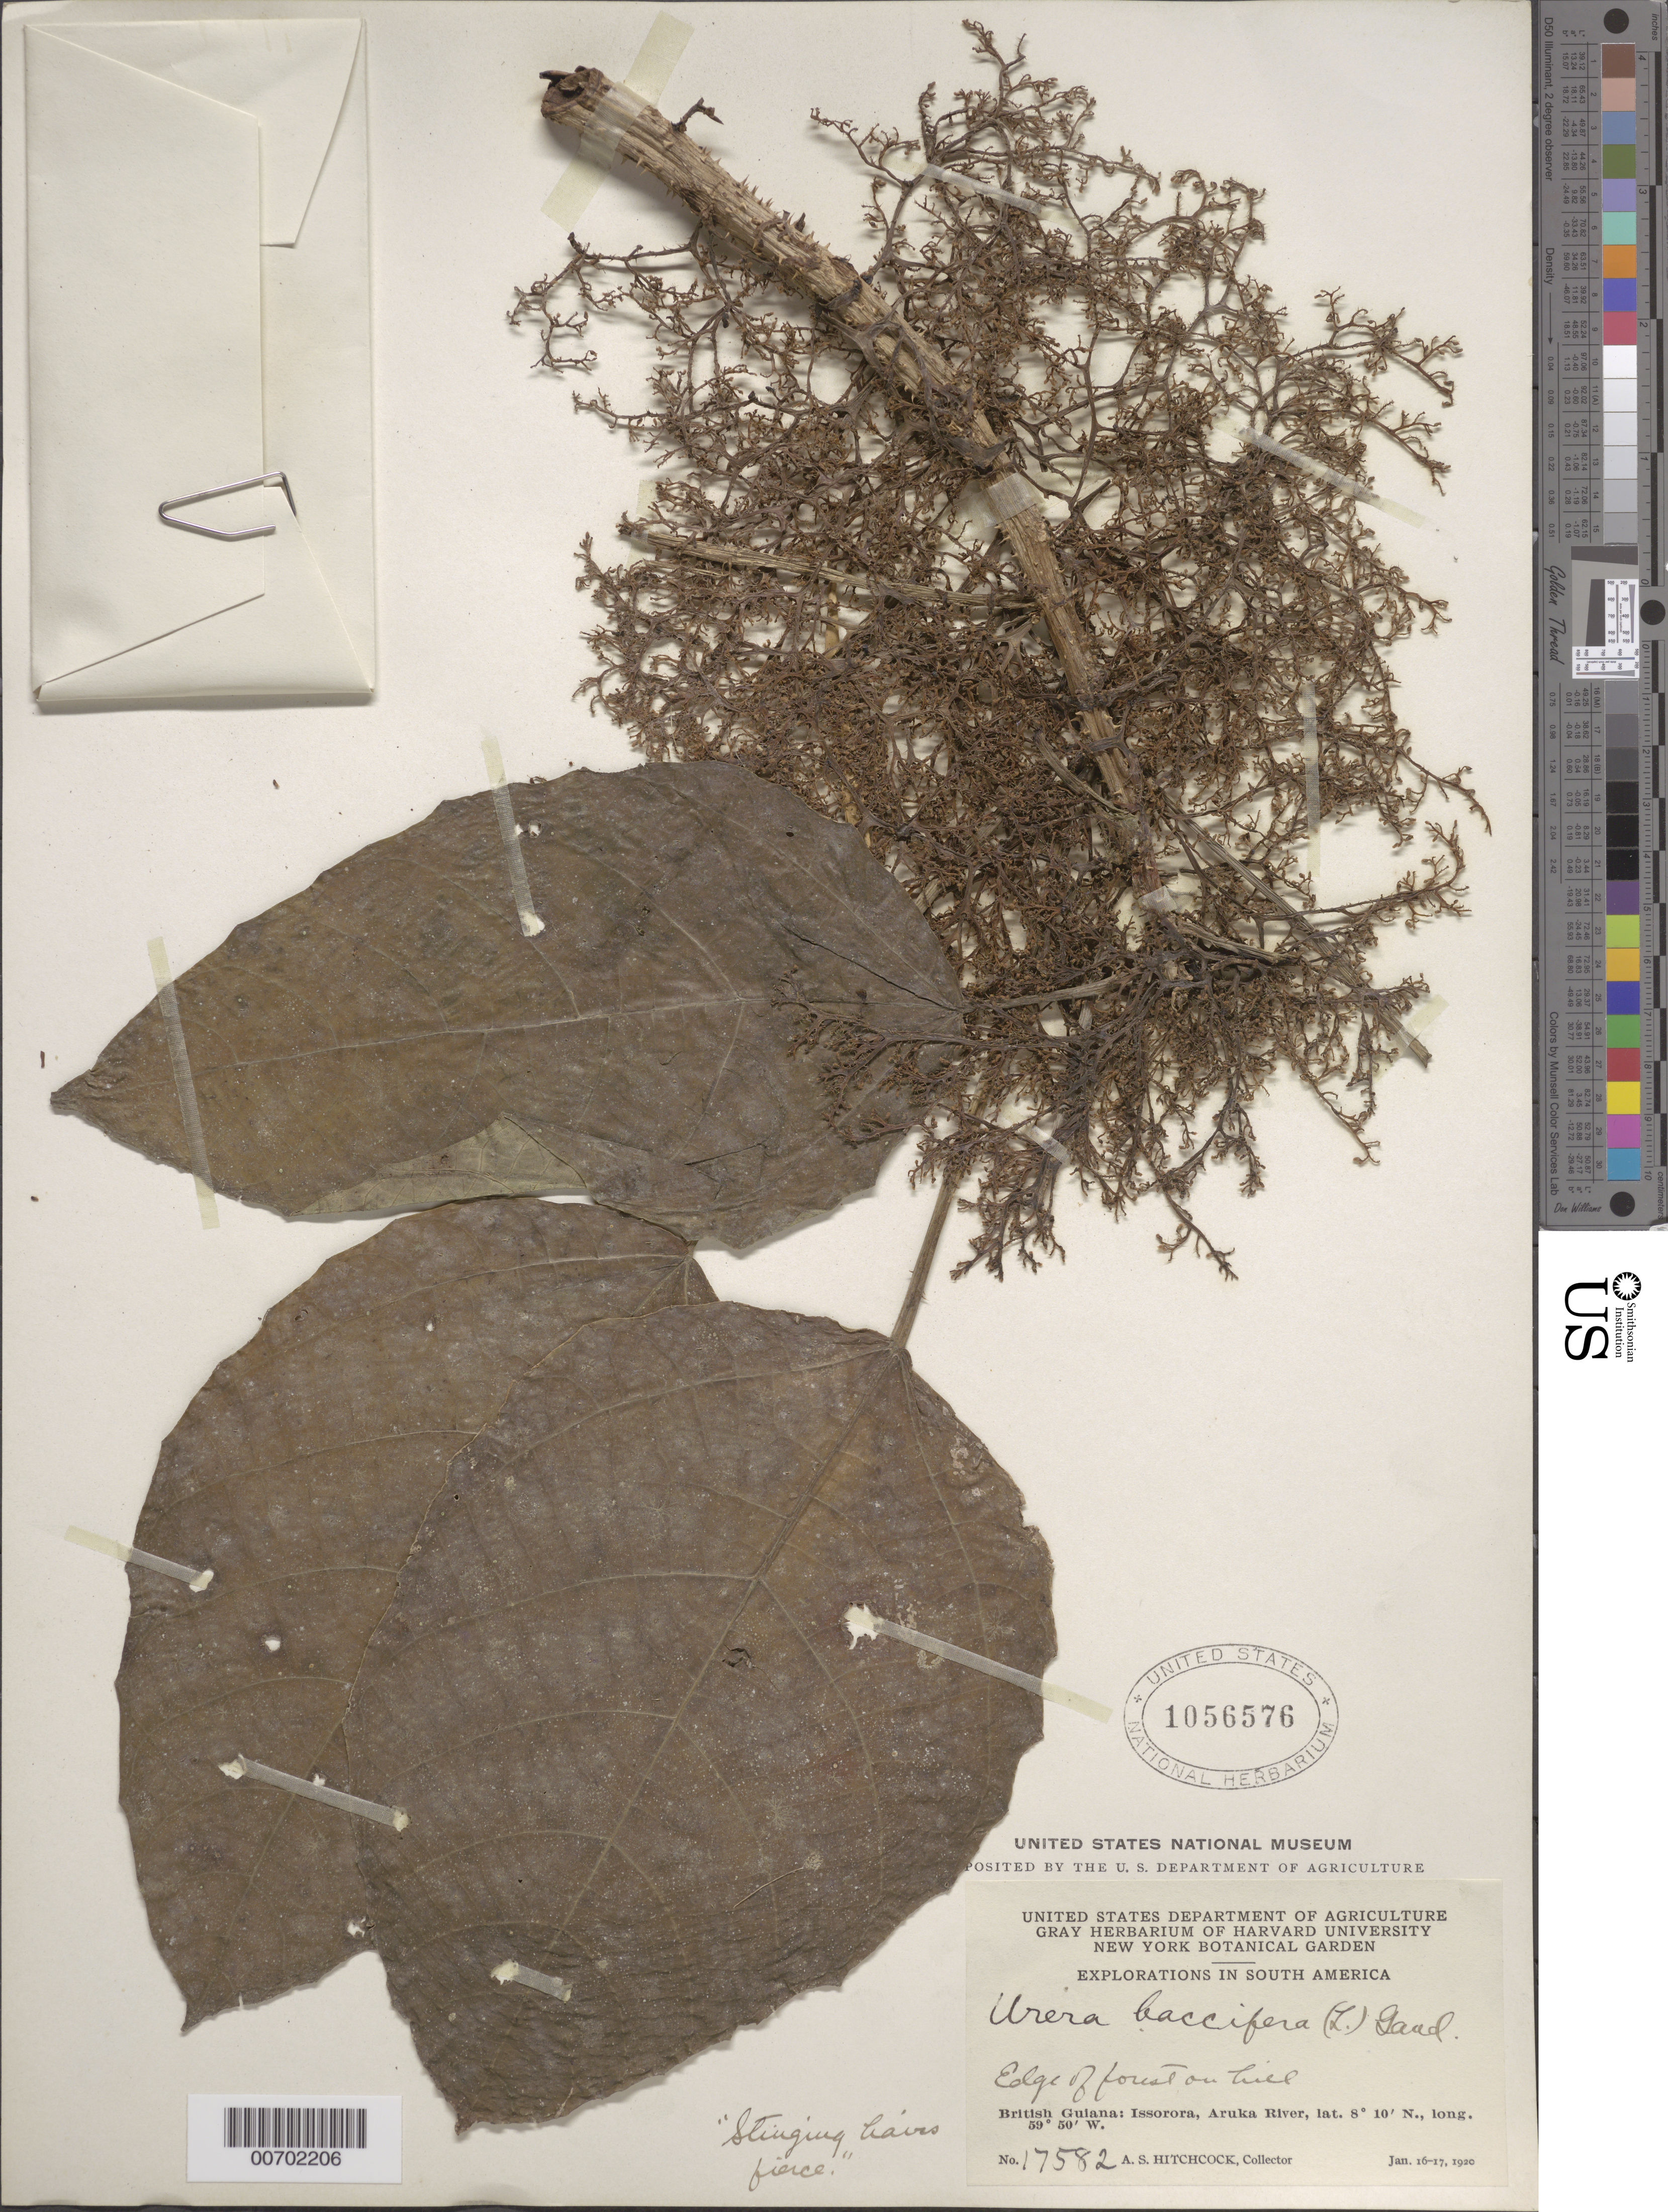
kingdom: Plantae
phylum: Tracheophyta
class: Magnoliopsida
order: Rosales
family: Urticaceae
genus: Urera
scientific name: Urera baccifera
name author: (L.) Gaudich. ex Wedd.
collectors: A. S. Hitchcock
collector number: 17582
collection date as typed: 16-Jan-20 to 17-Jan-20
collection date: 1920-01-16/1920-01-17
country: Guyana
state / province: Barima-Waini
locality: Issorora, vic of, on the Aruka River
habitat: Edge of forest on hill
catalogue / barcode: US 1056576